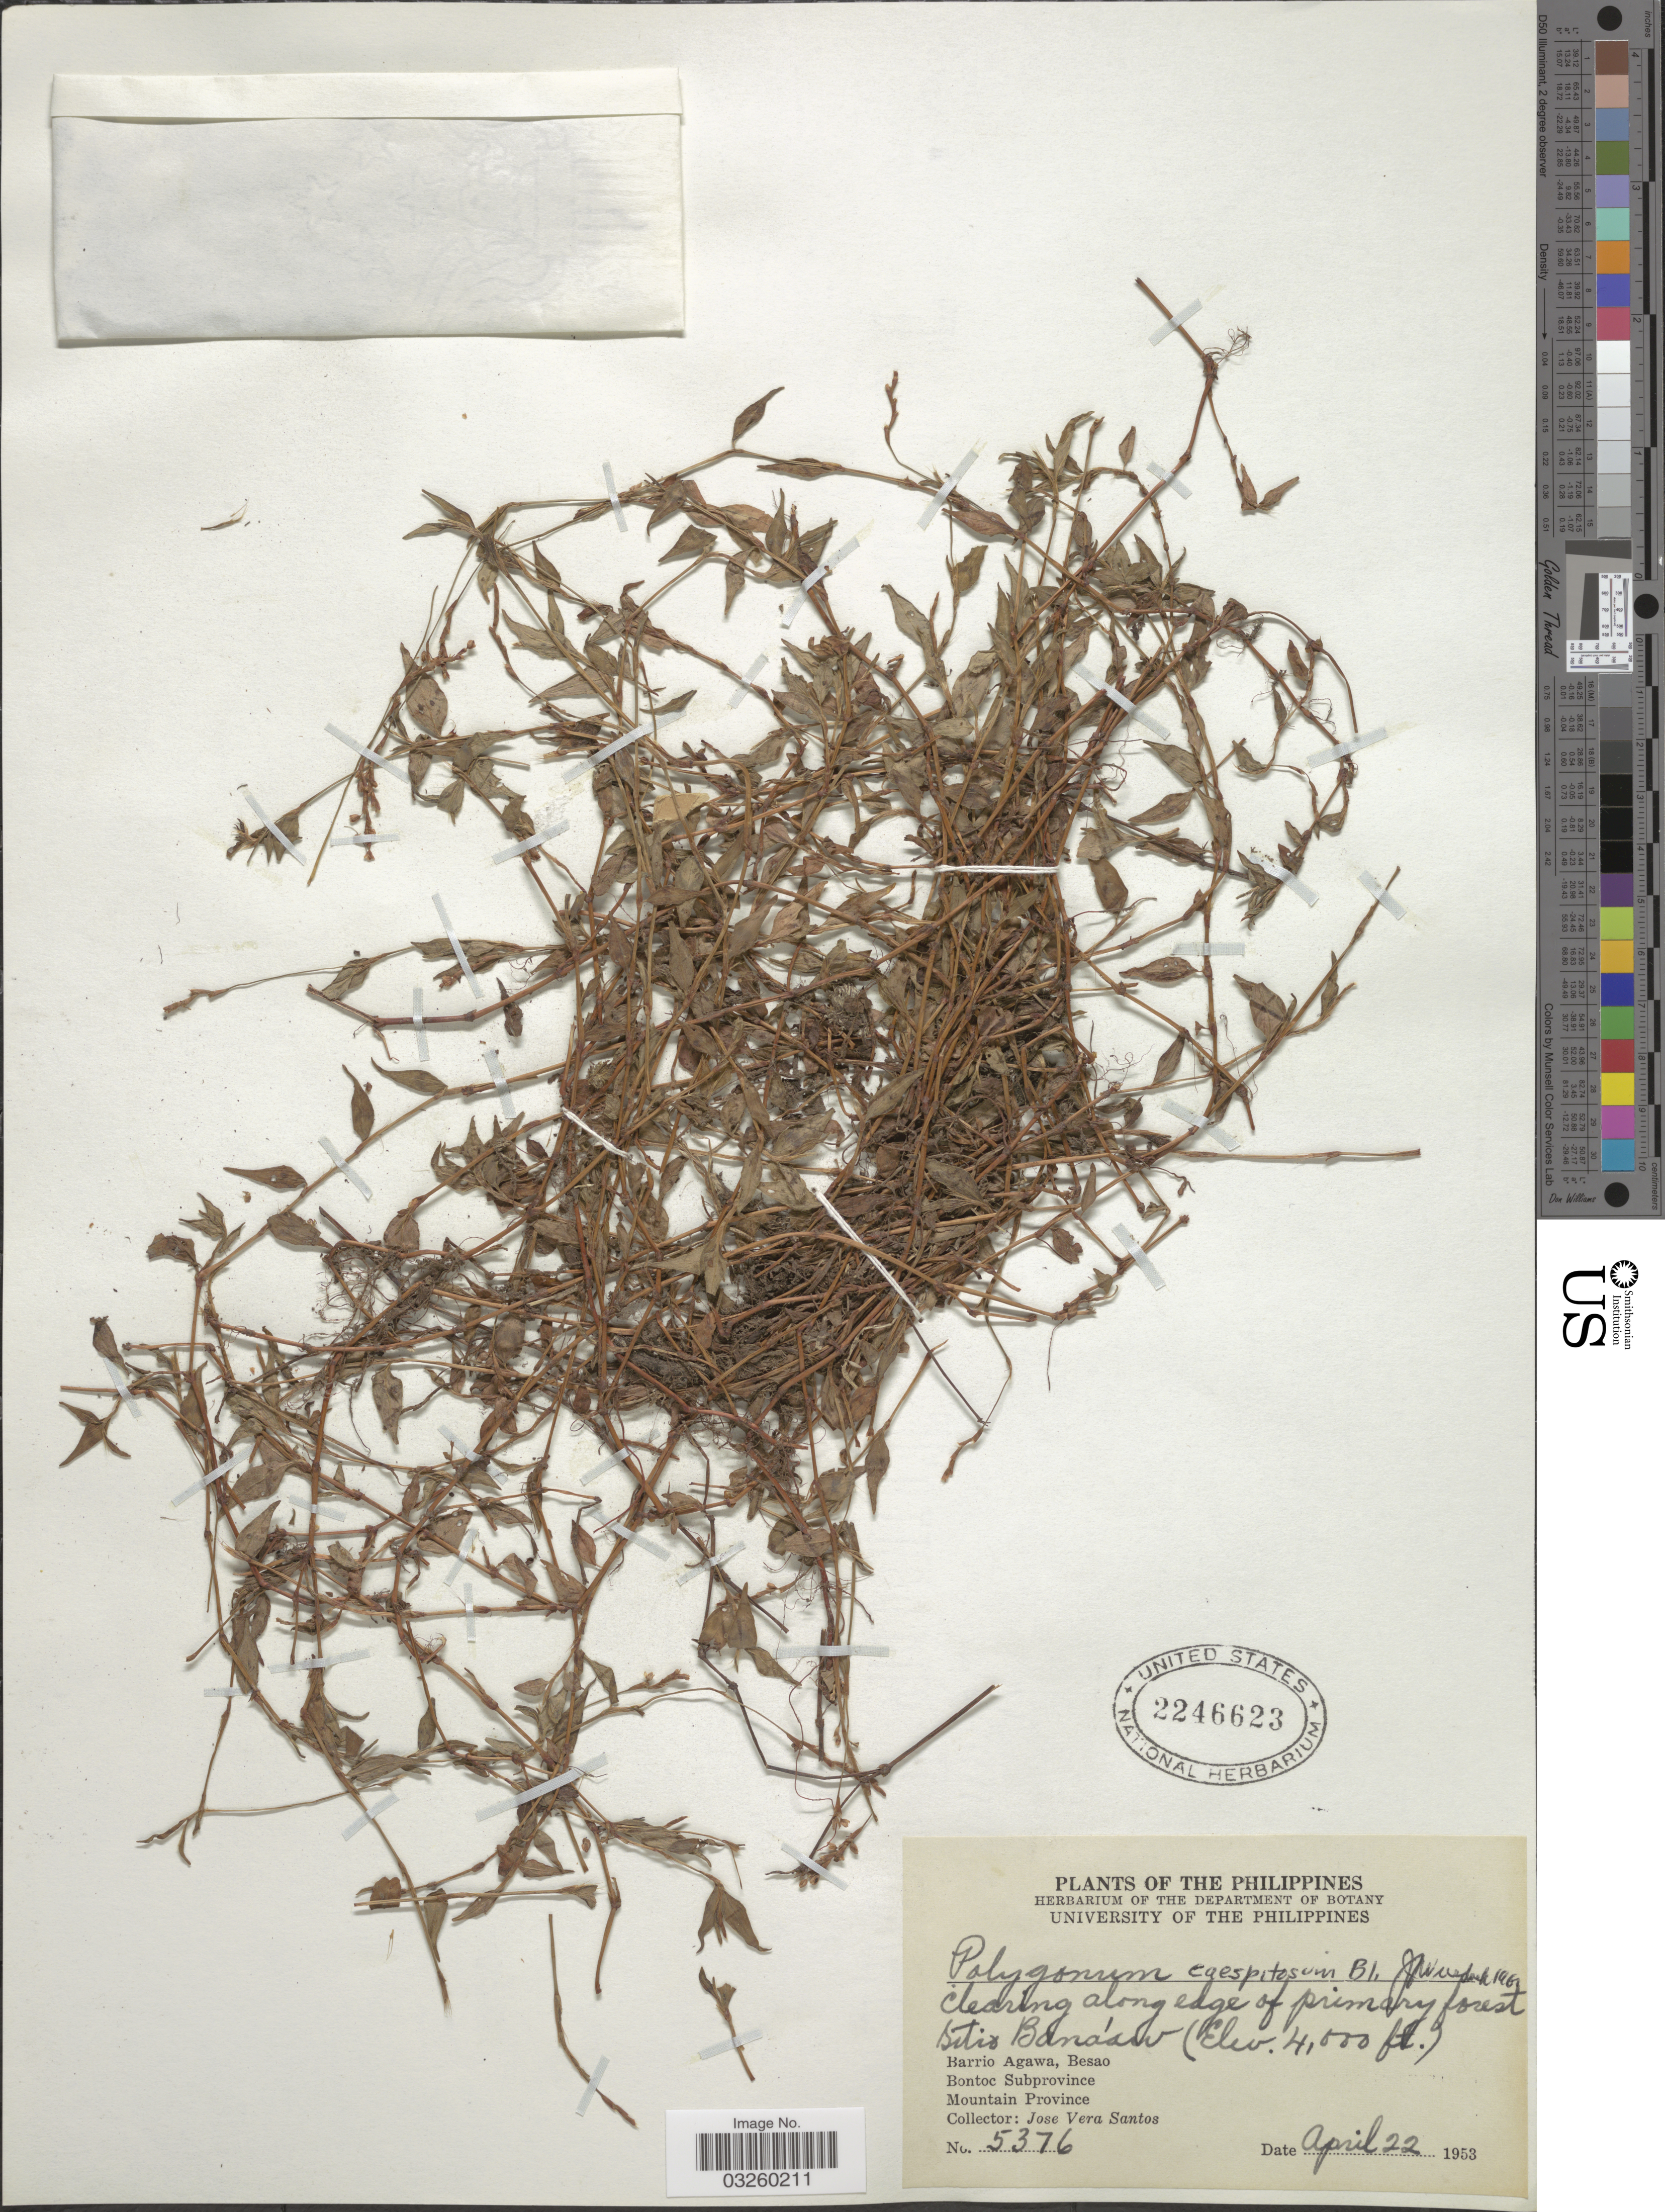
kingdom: Plantae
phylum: Tracheophyta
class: Magnoliopsida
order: Caryophyllales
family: Polygonaceae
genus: Polygonum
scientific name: Polygonum caespitosum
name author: Blume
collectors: J. V. Santos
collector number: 5376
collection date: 1953-04-22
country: Philippines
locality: Clearing along edge of primary forest sitio Banáaw. Barrio Agawa, Besao. Bontoc Subprovince. Mountain Province.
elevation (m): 1219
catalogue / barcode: US 2246623